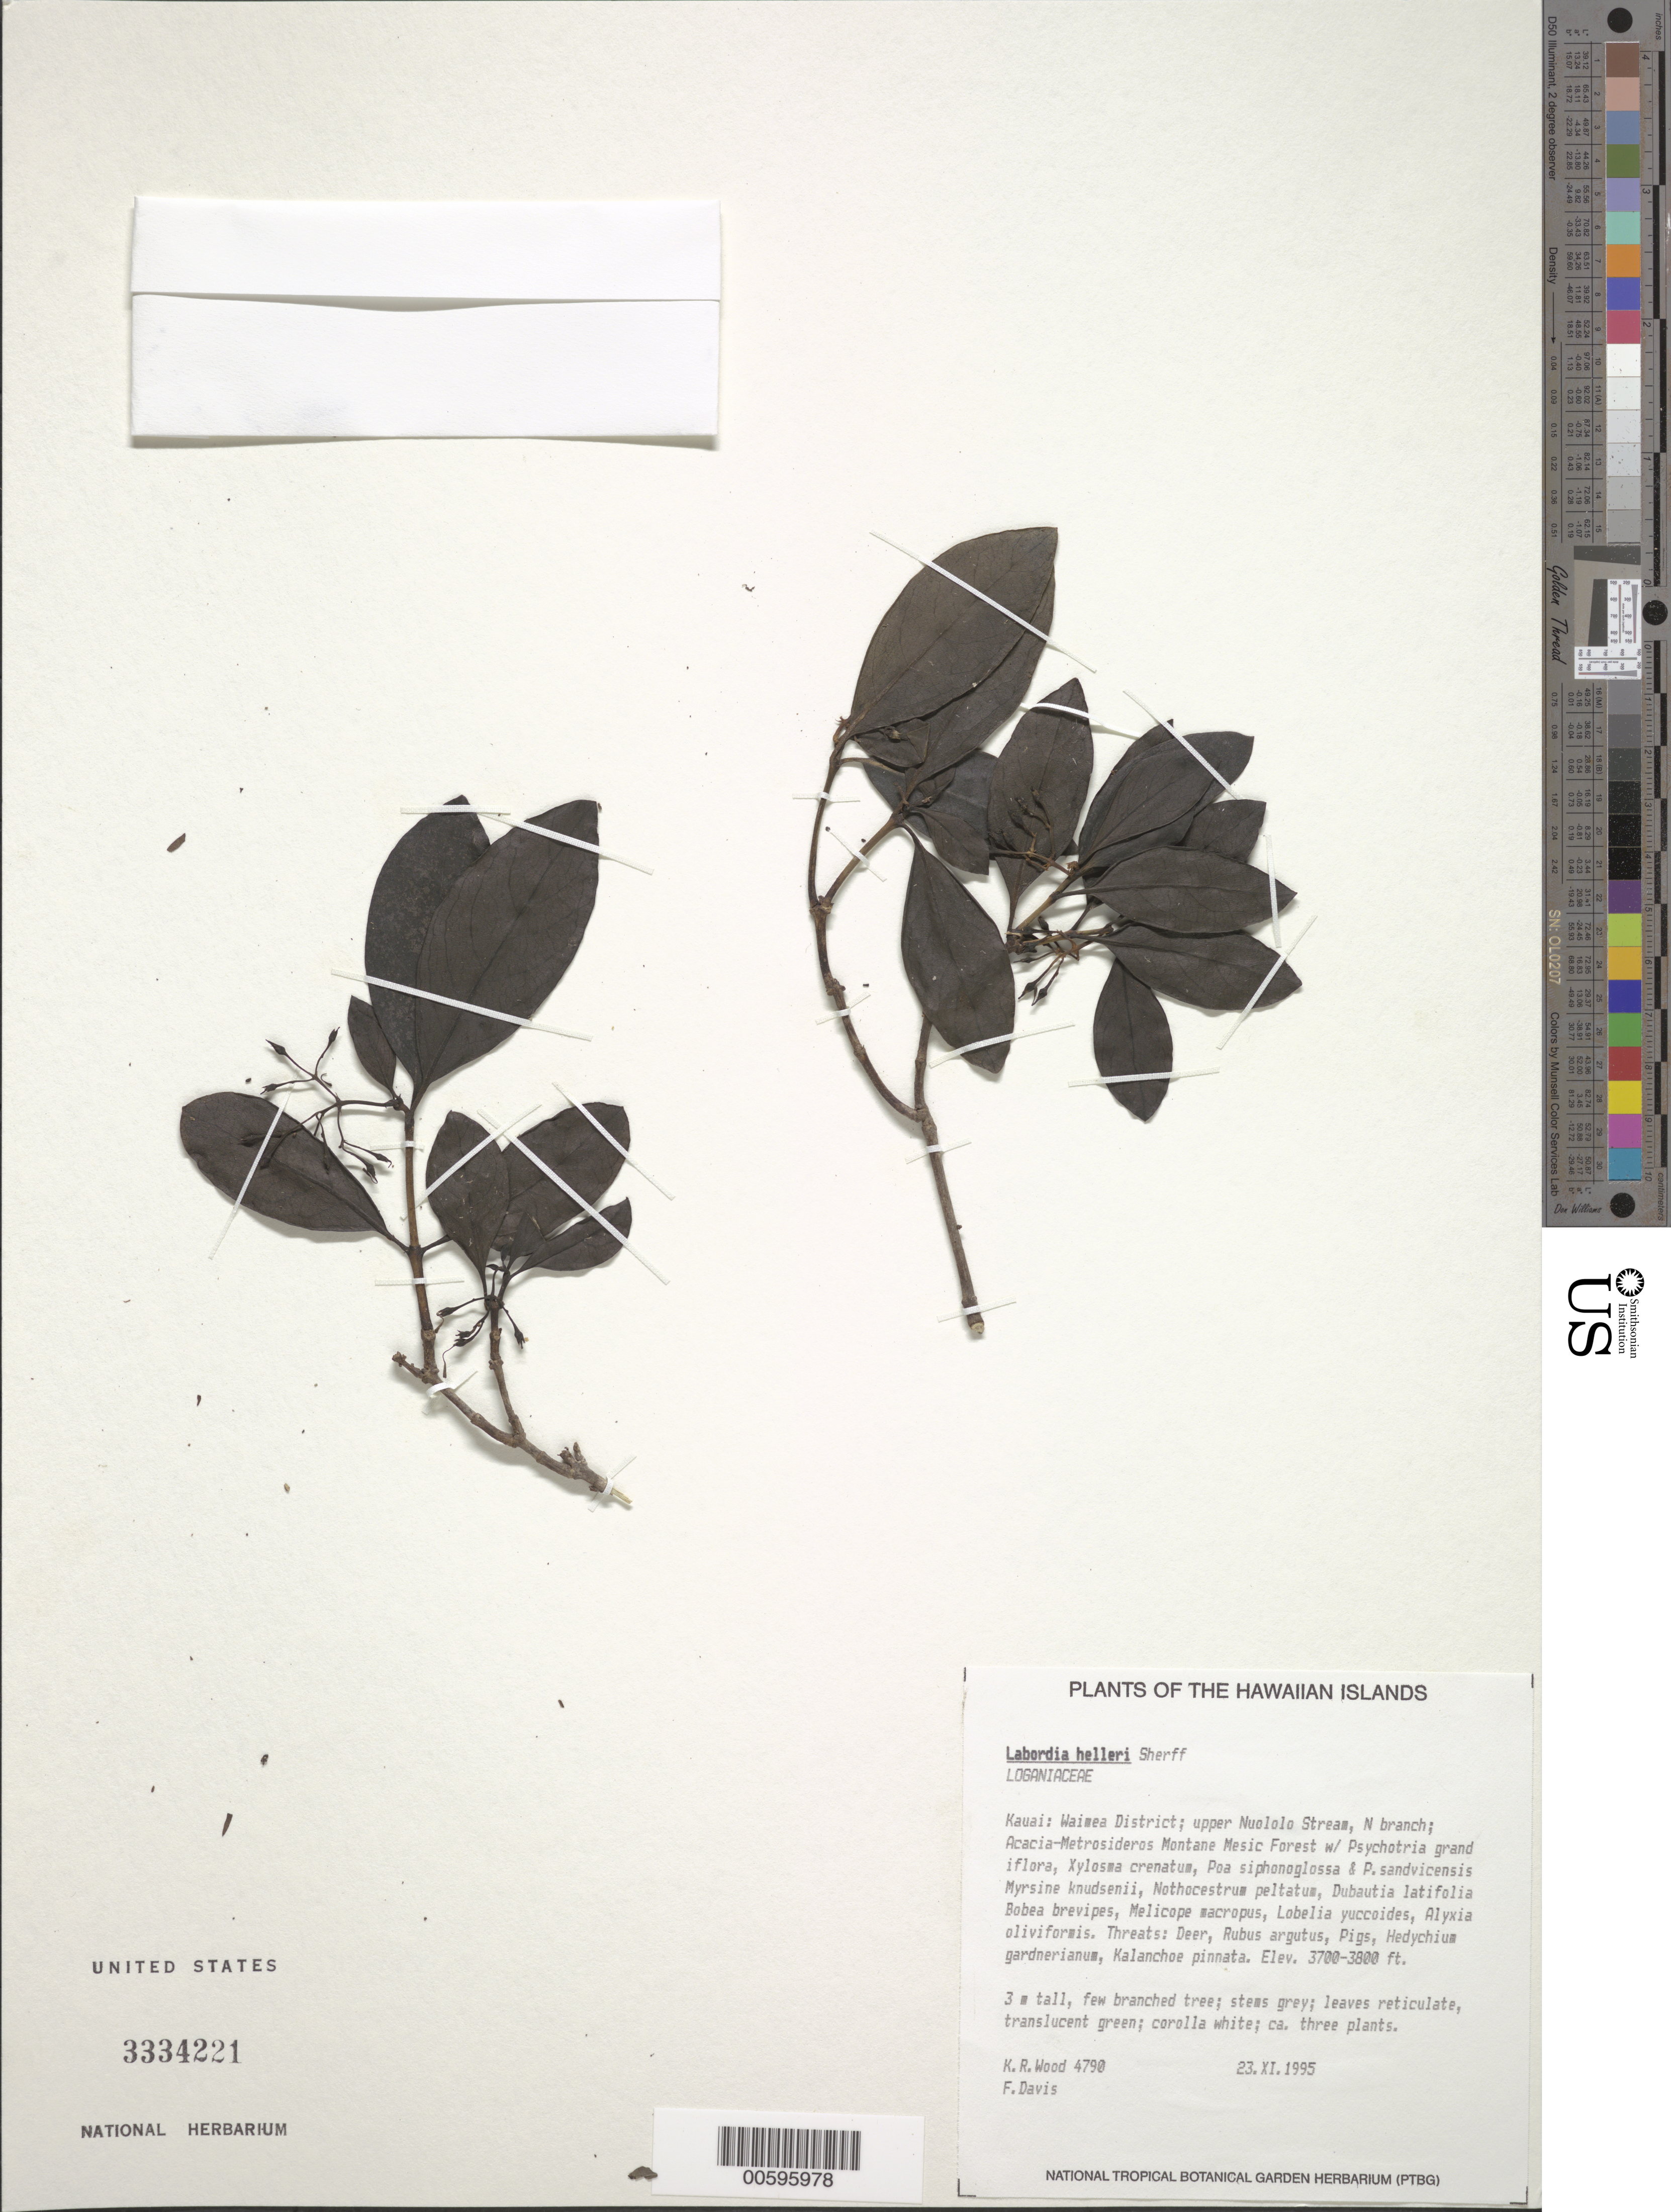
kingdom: Plantae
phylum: Tracheophyta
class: Magnoliopsida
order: Gentianales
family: Loganiaceae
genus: Geniostoma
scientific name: Geniostoma helleri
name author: (Sherff) Byng & Christenh.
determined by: Wagner, W. L., (BOT), Smithsonian Institution - National Museum of Natural History (UNITED STATES)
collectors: K. R. Wood & F. Davis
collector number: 4790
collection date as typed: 23 Nov 1995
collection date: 1995-11-23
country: United States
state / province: Hawaii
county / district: Kauai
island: Kaua'i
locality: Waimea Dist; upper Nuololo Stream, N branch.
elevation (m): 1128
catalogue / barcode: US 3334221